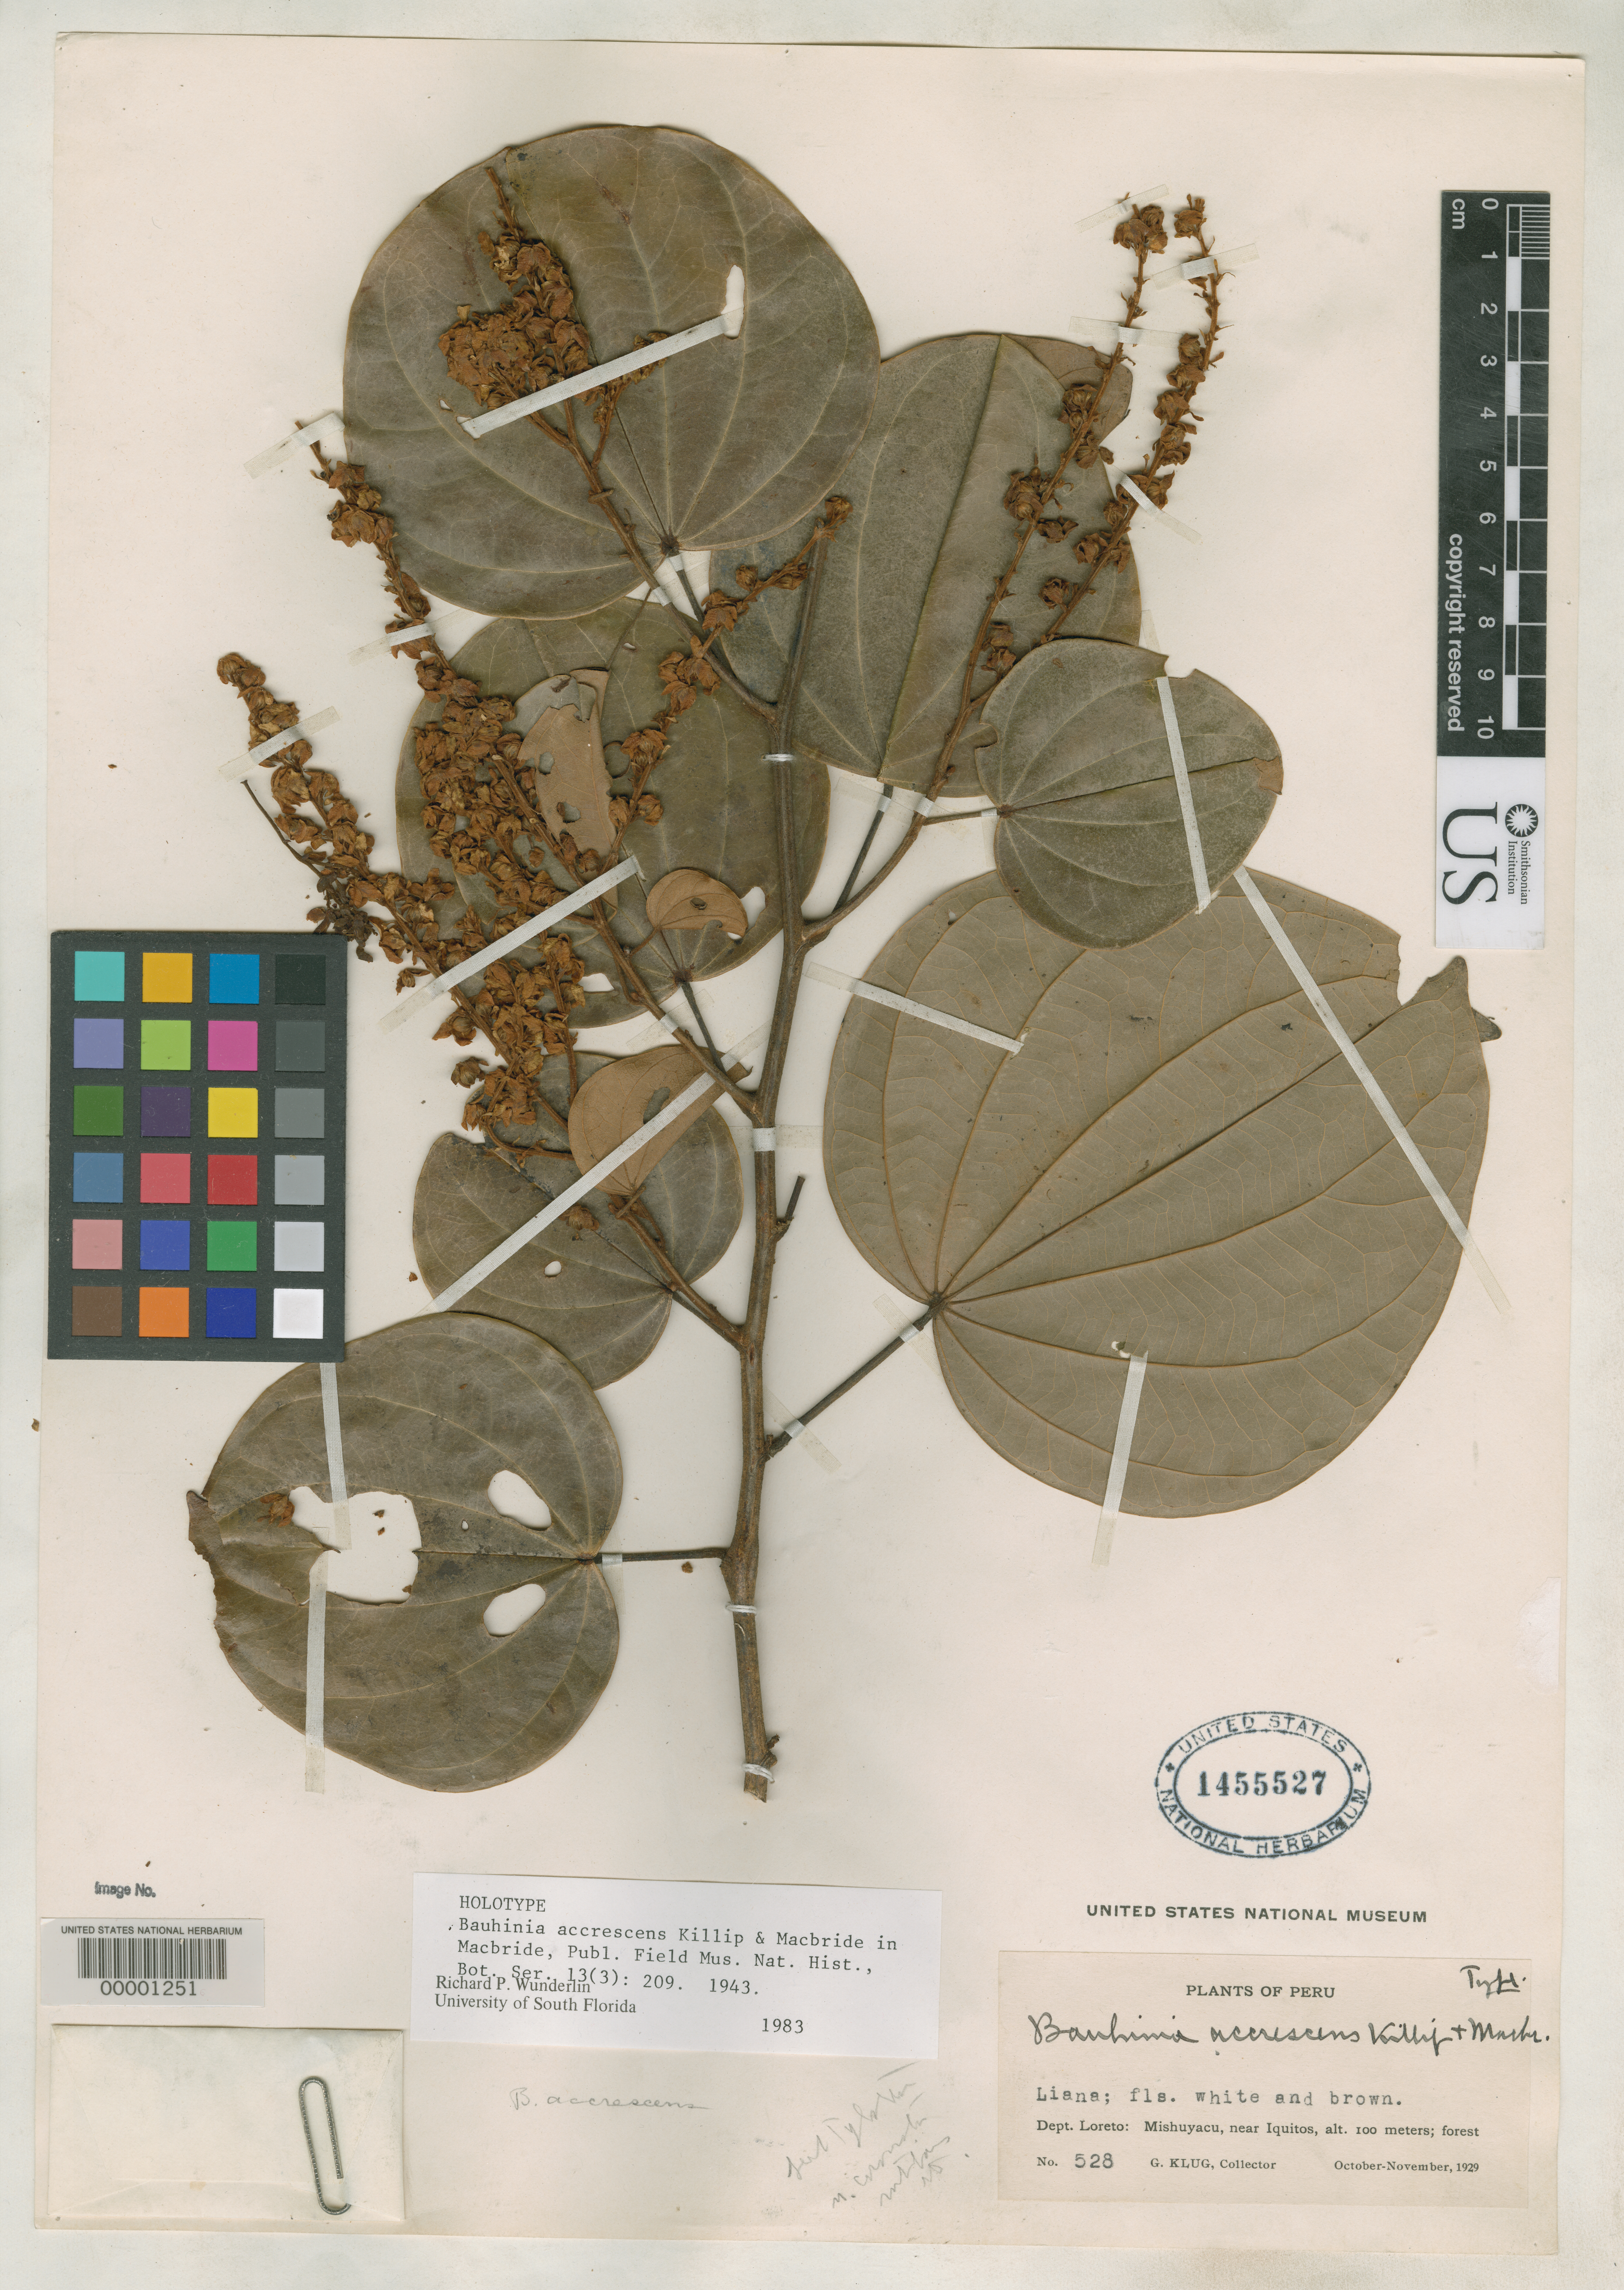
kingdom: Plantae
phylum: Tracheophyta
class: Magnoliopsida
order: Fabales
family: Fabaceae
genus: Bauhinia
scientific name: Bauhinia accrescens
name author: Killip & J.F. Macbr.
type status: Holotype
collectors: G. Klug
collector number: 528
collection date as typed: Oct 1929 to -- Nov 1929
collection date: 1929-10/1929-11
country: Peru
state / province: Loreto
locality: Mishuyacu, near Iquitos.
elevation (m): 100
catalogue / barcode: US 1455527